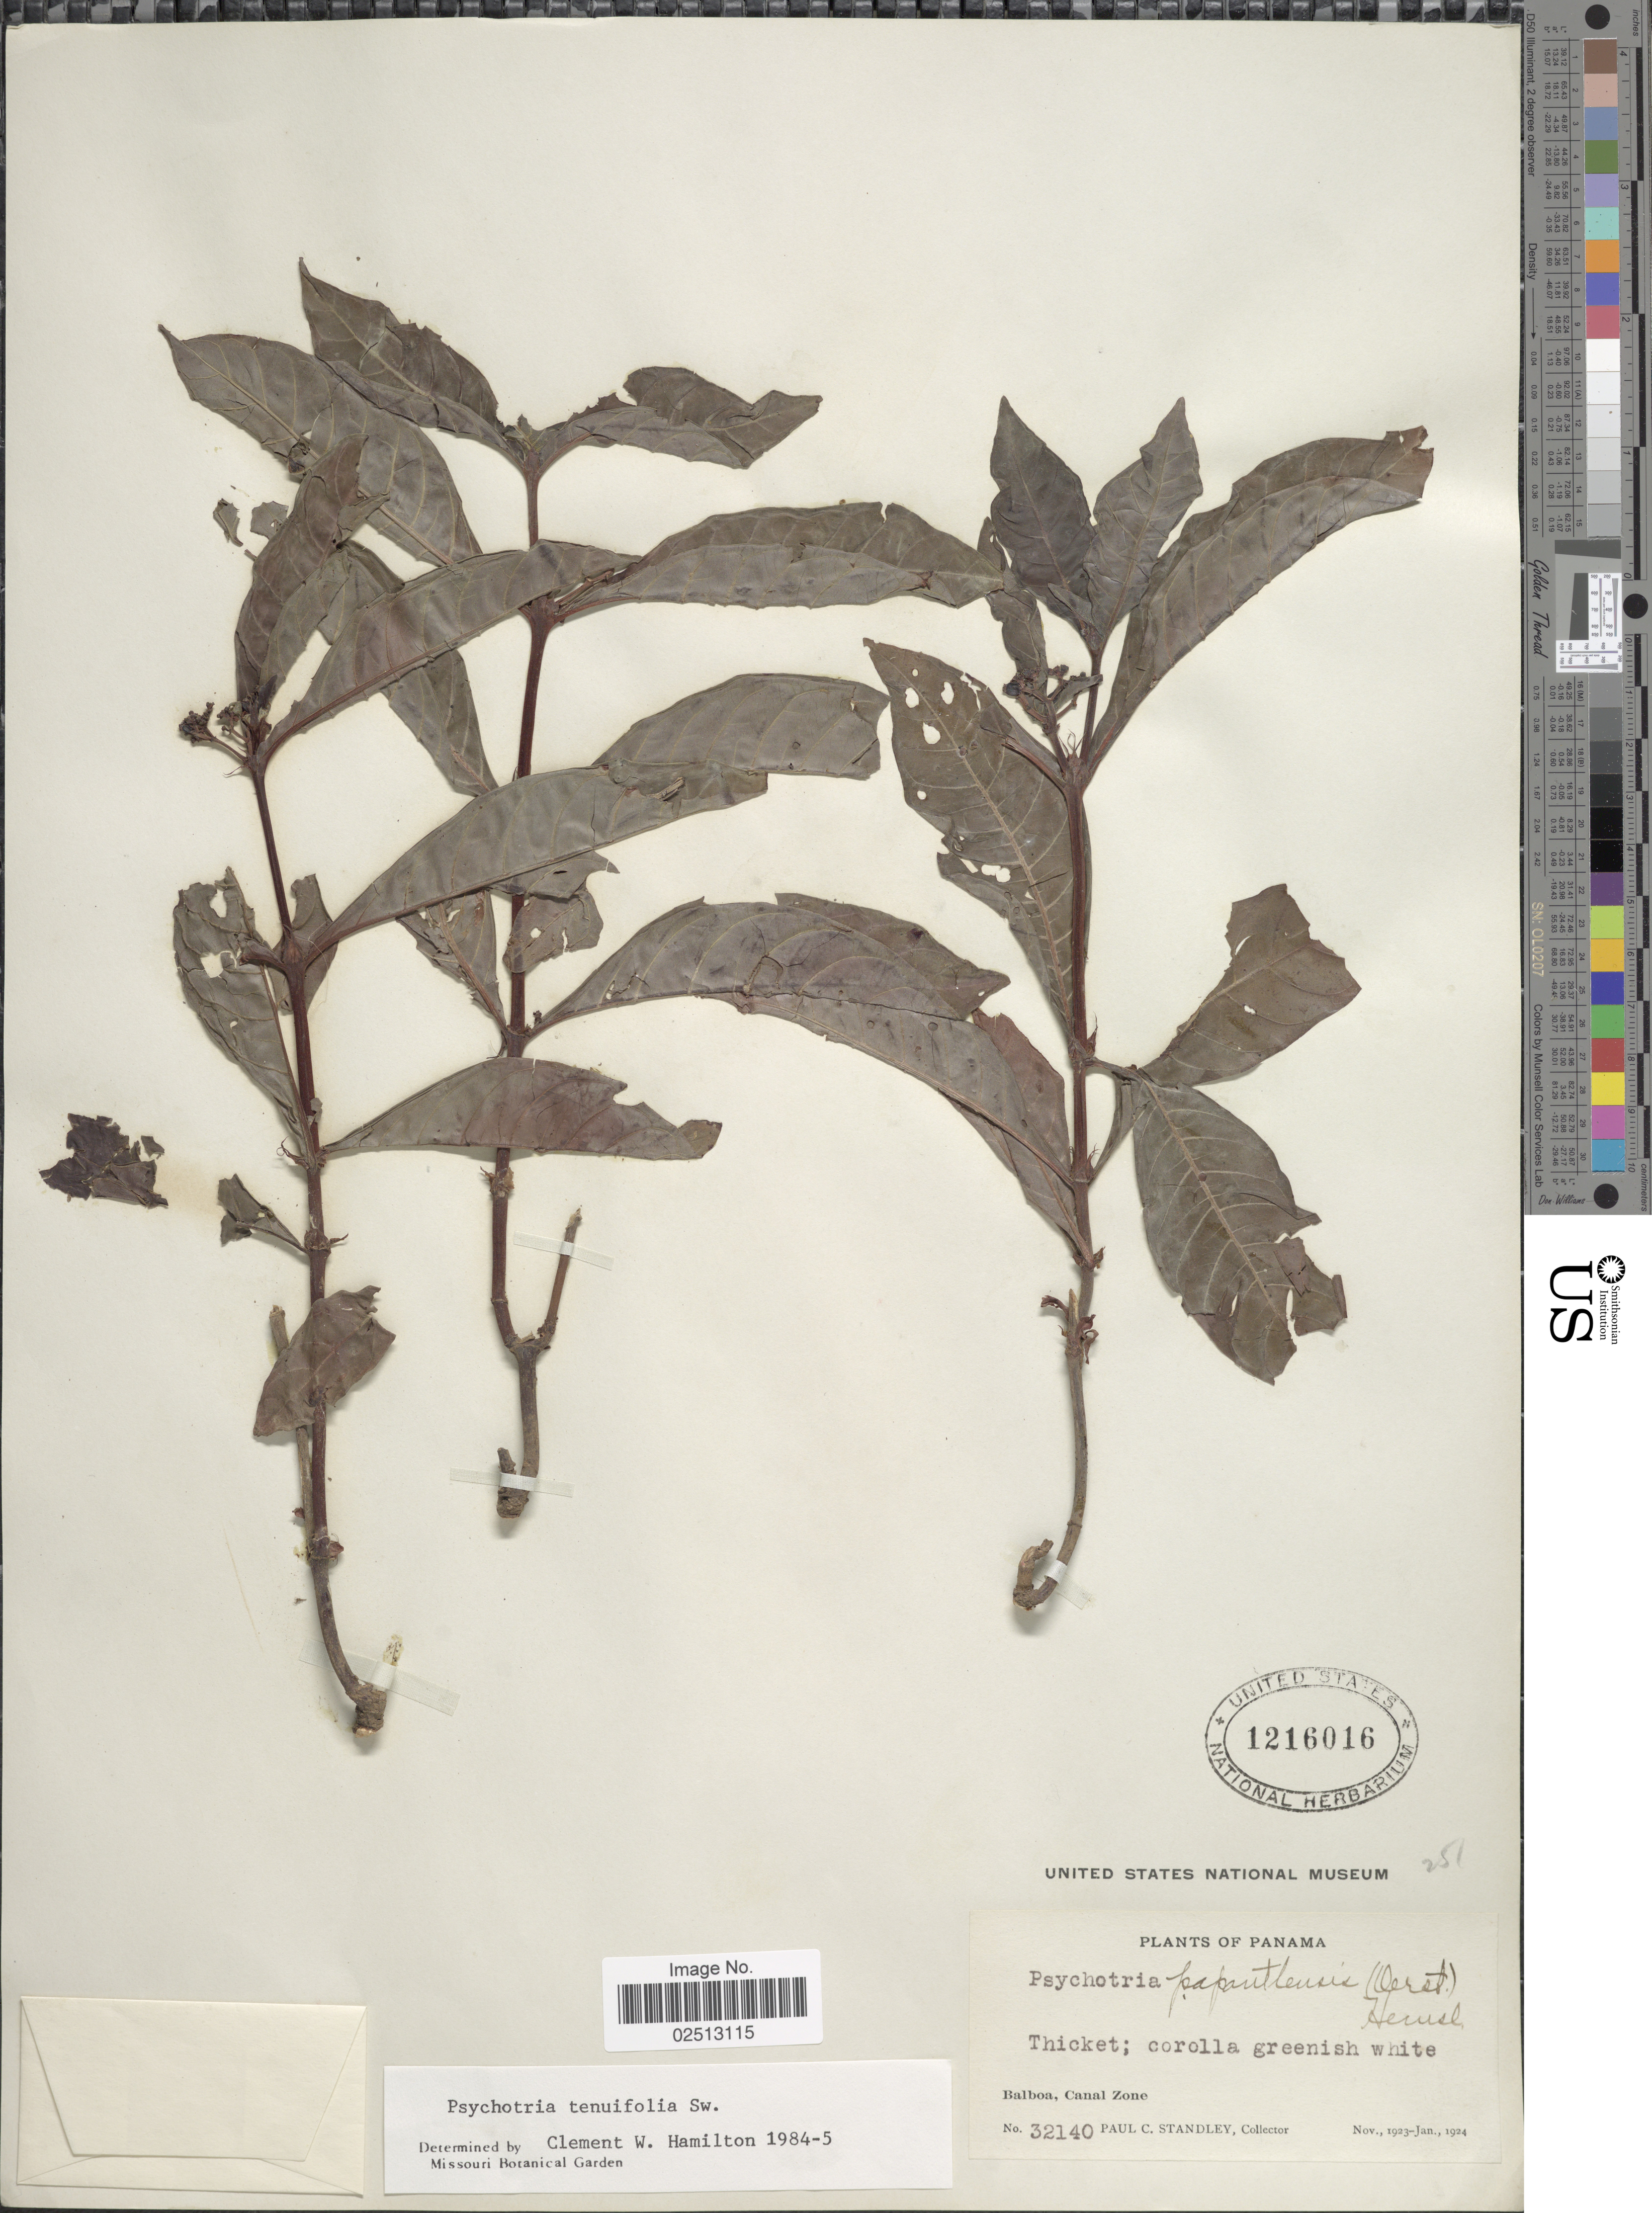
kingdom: Plantae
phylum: Tracheophyta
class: Magnoliopsida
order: Gentianales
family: Rubiaceae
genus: Psychotria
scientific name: Psychotria tenuifolia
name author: Sw.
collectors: P. C. Standley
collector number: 32140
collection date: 1923-11/1924-01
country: Panama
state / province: Colón / Panamá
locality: Balboa, Canal Zone.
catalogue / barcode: US 1216016